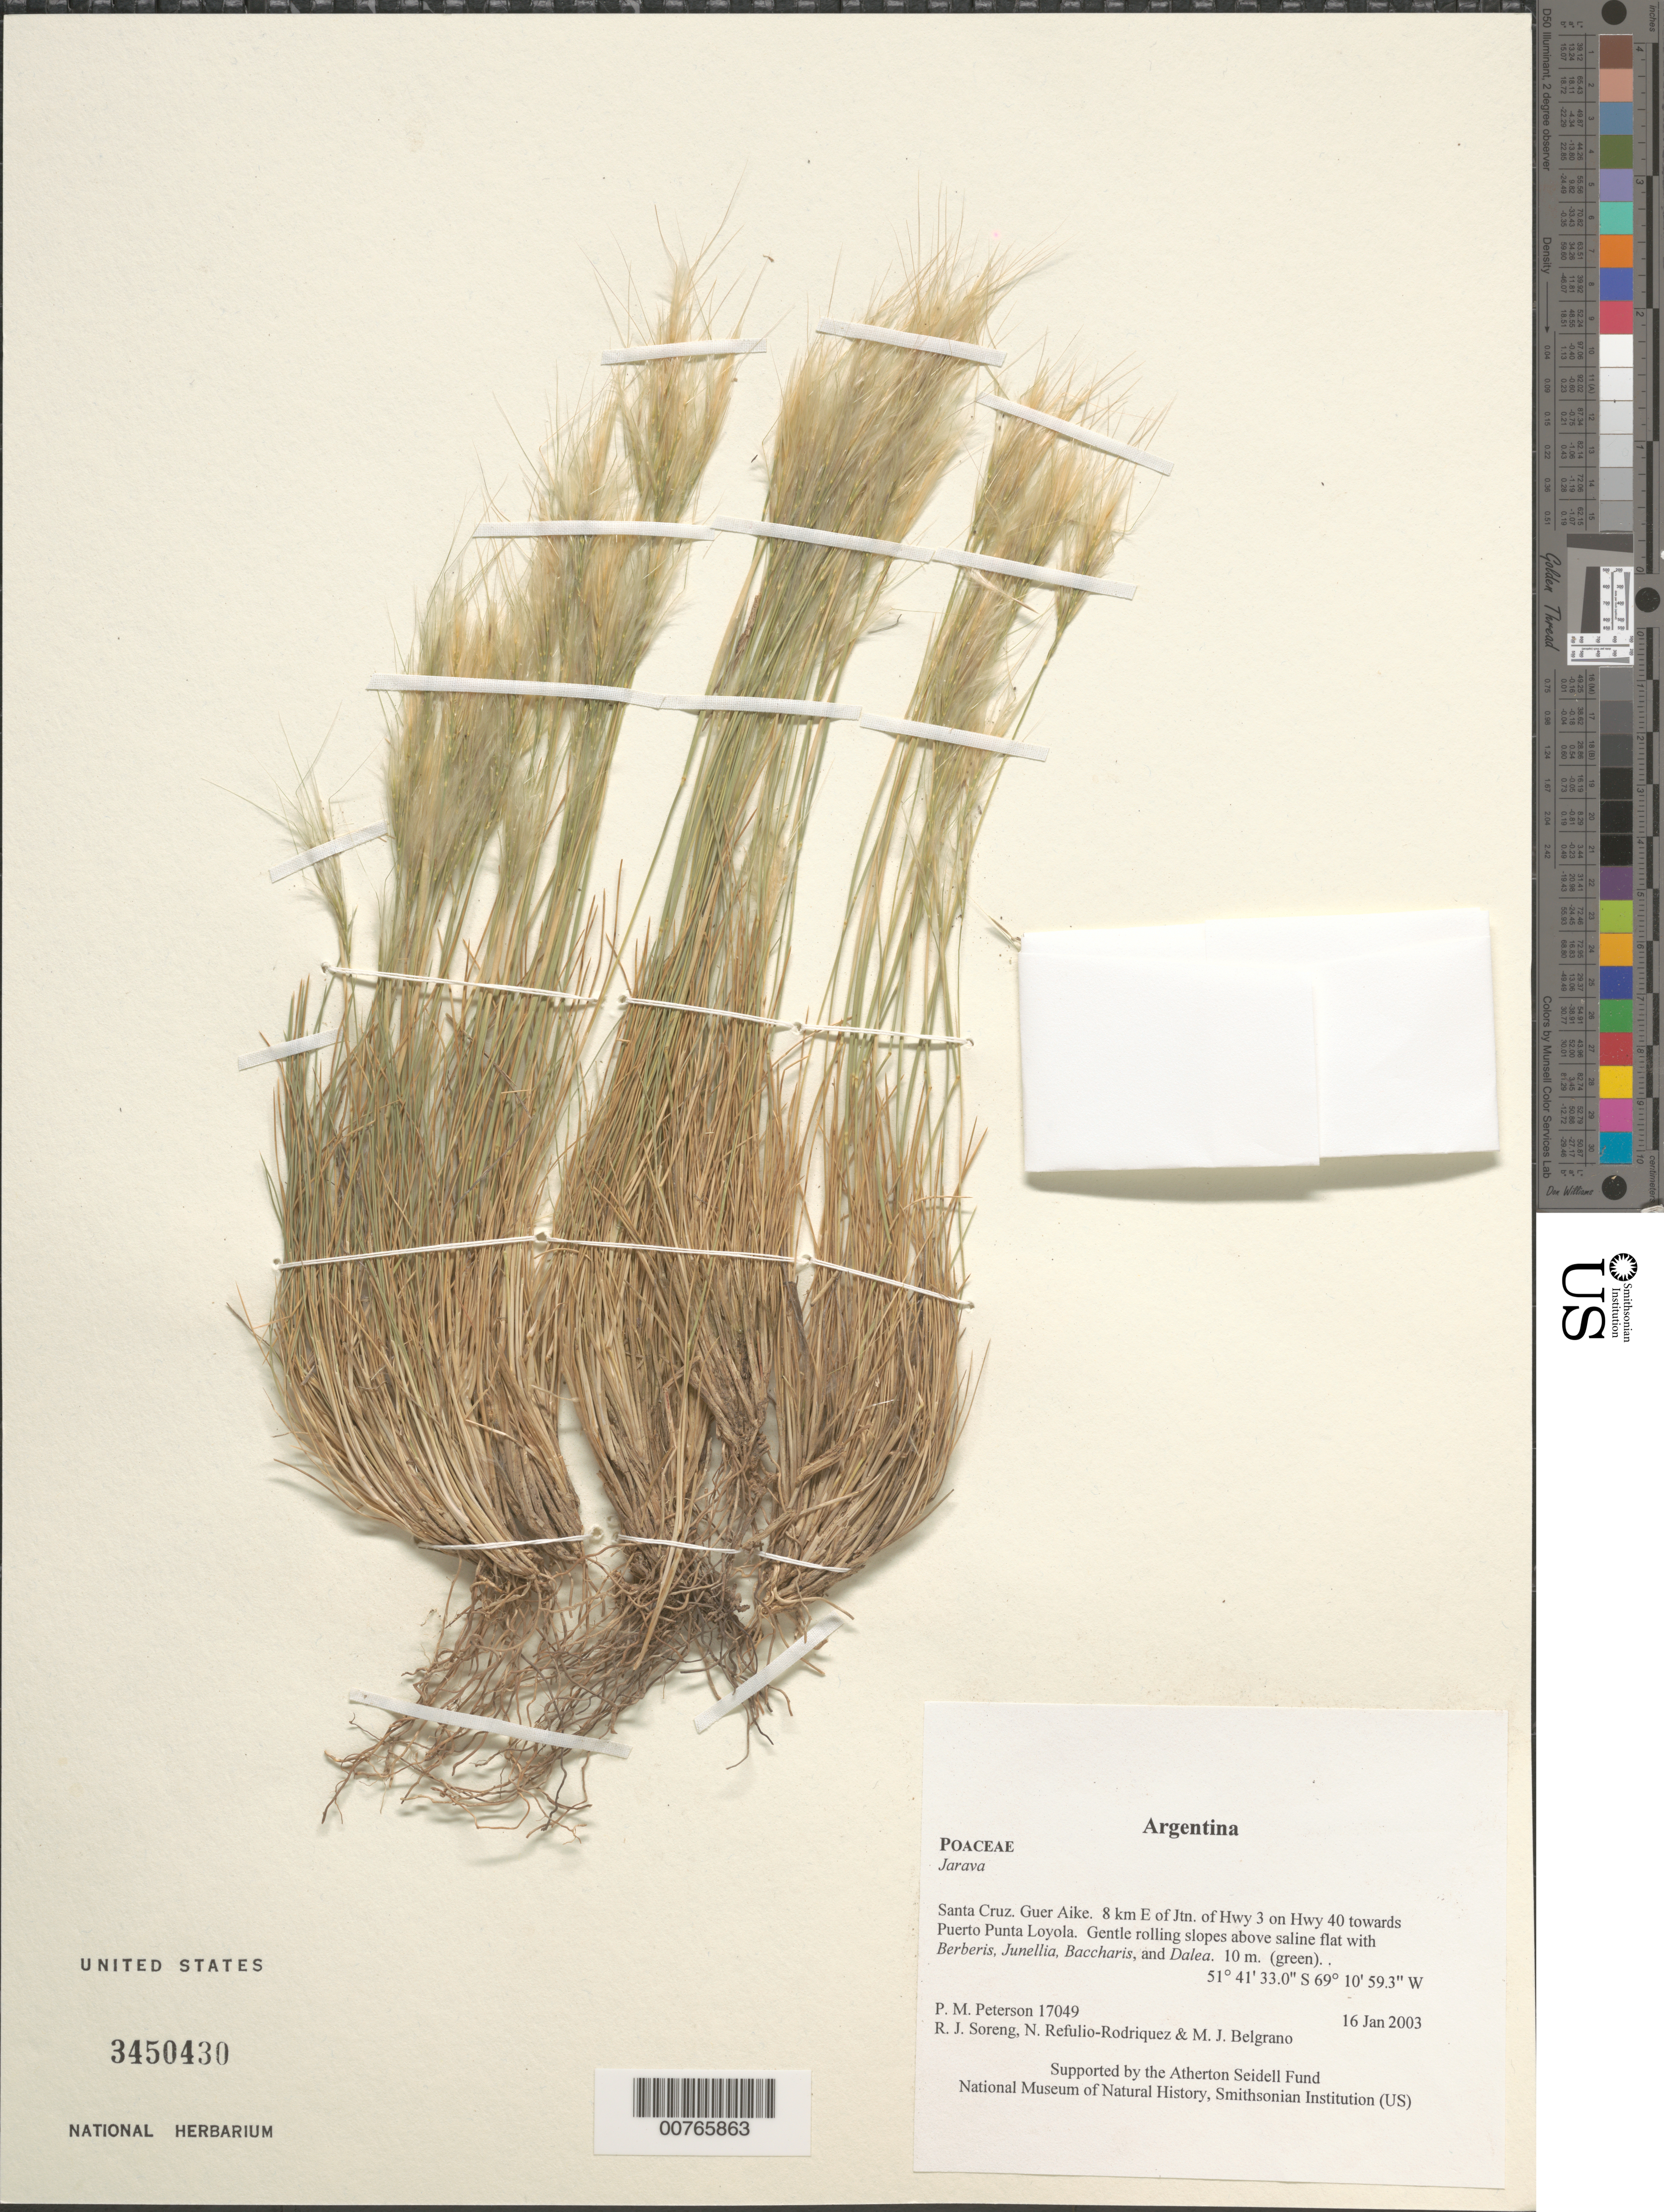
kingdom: Plantae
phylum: Tracheophyta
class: Liliopsida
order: Poales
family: Poaceae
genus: Pappostipa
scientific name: Pappostipa chrysophylla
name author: (É. Desv.) Romasch.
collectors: P. M. Peterson, R. J. Soreng, N. Refulio-Rodríguez & M. Belgrano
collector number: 17049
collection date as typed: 16 Jan 2003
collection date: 2003-01-16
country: Argentina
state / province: Santa Cruz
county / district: Guer Aike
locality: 8 km E of Jtn. of Hwy 3 on Hwy 40 towards Puerto Punta Loyola. Gentle rolling slopes above saline flat with Berberis, Junellia, Baccharis, and Dalea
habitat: (green)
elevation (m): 10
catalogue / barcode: US 3450430